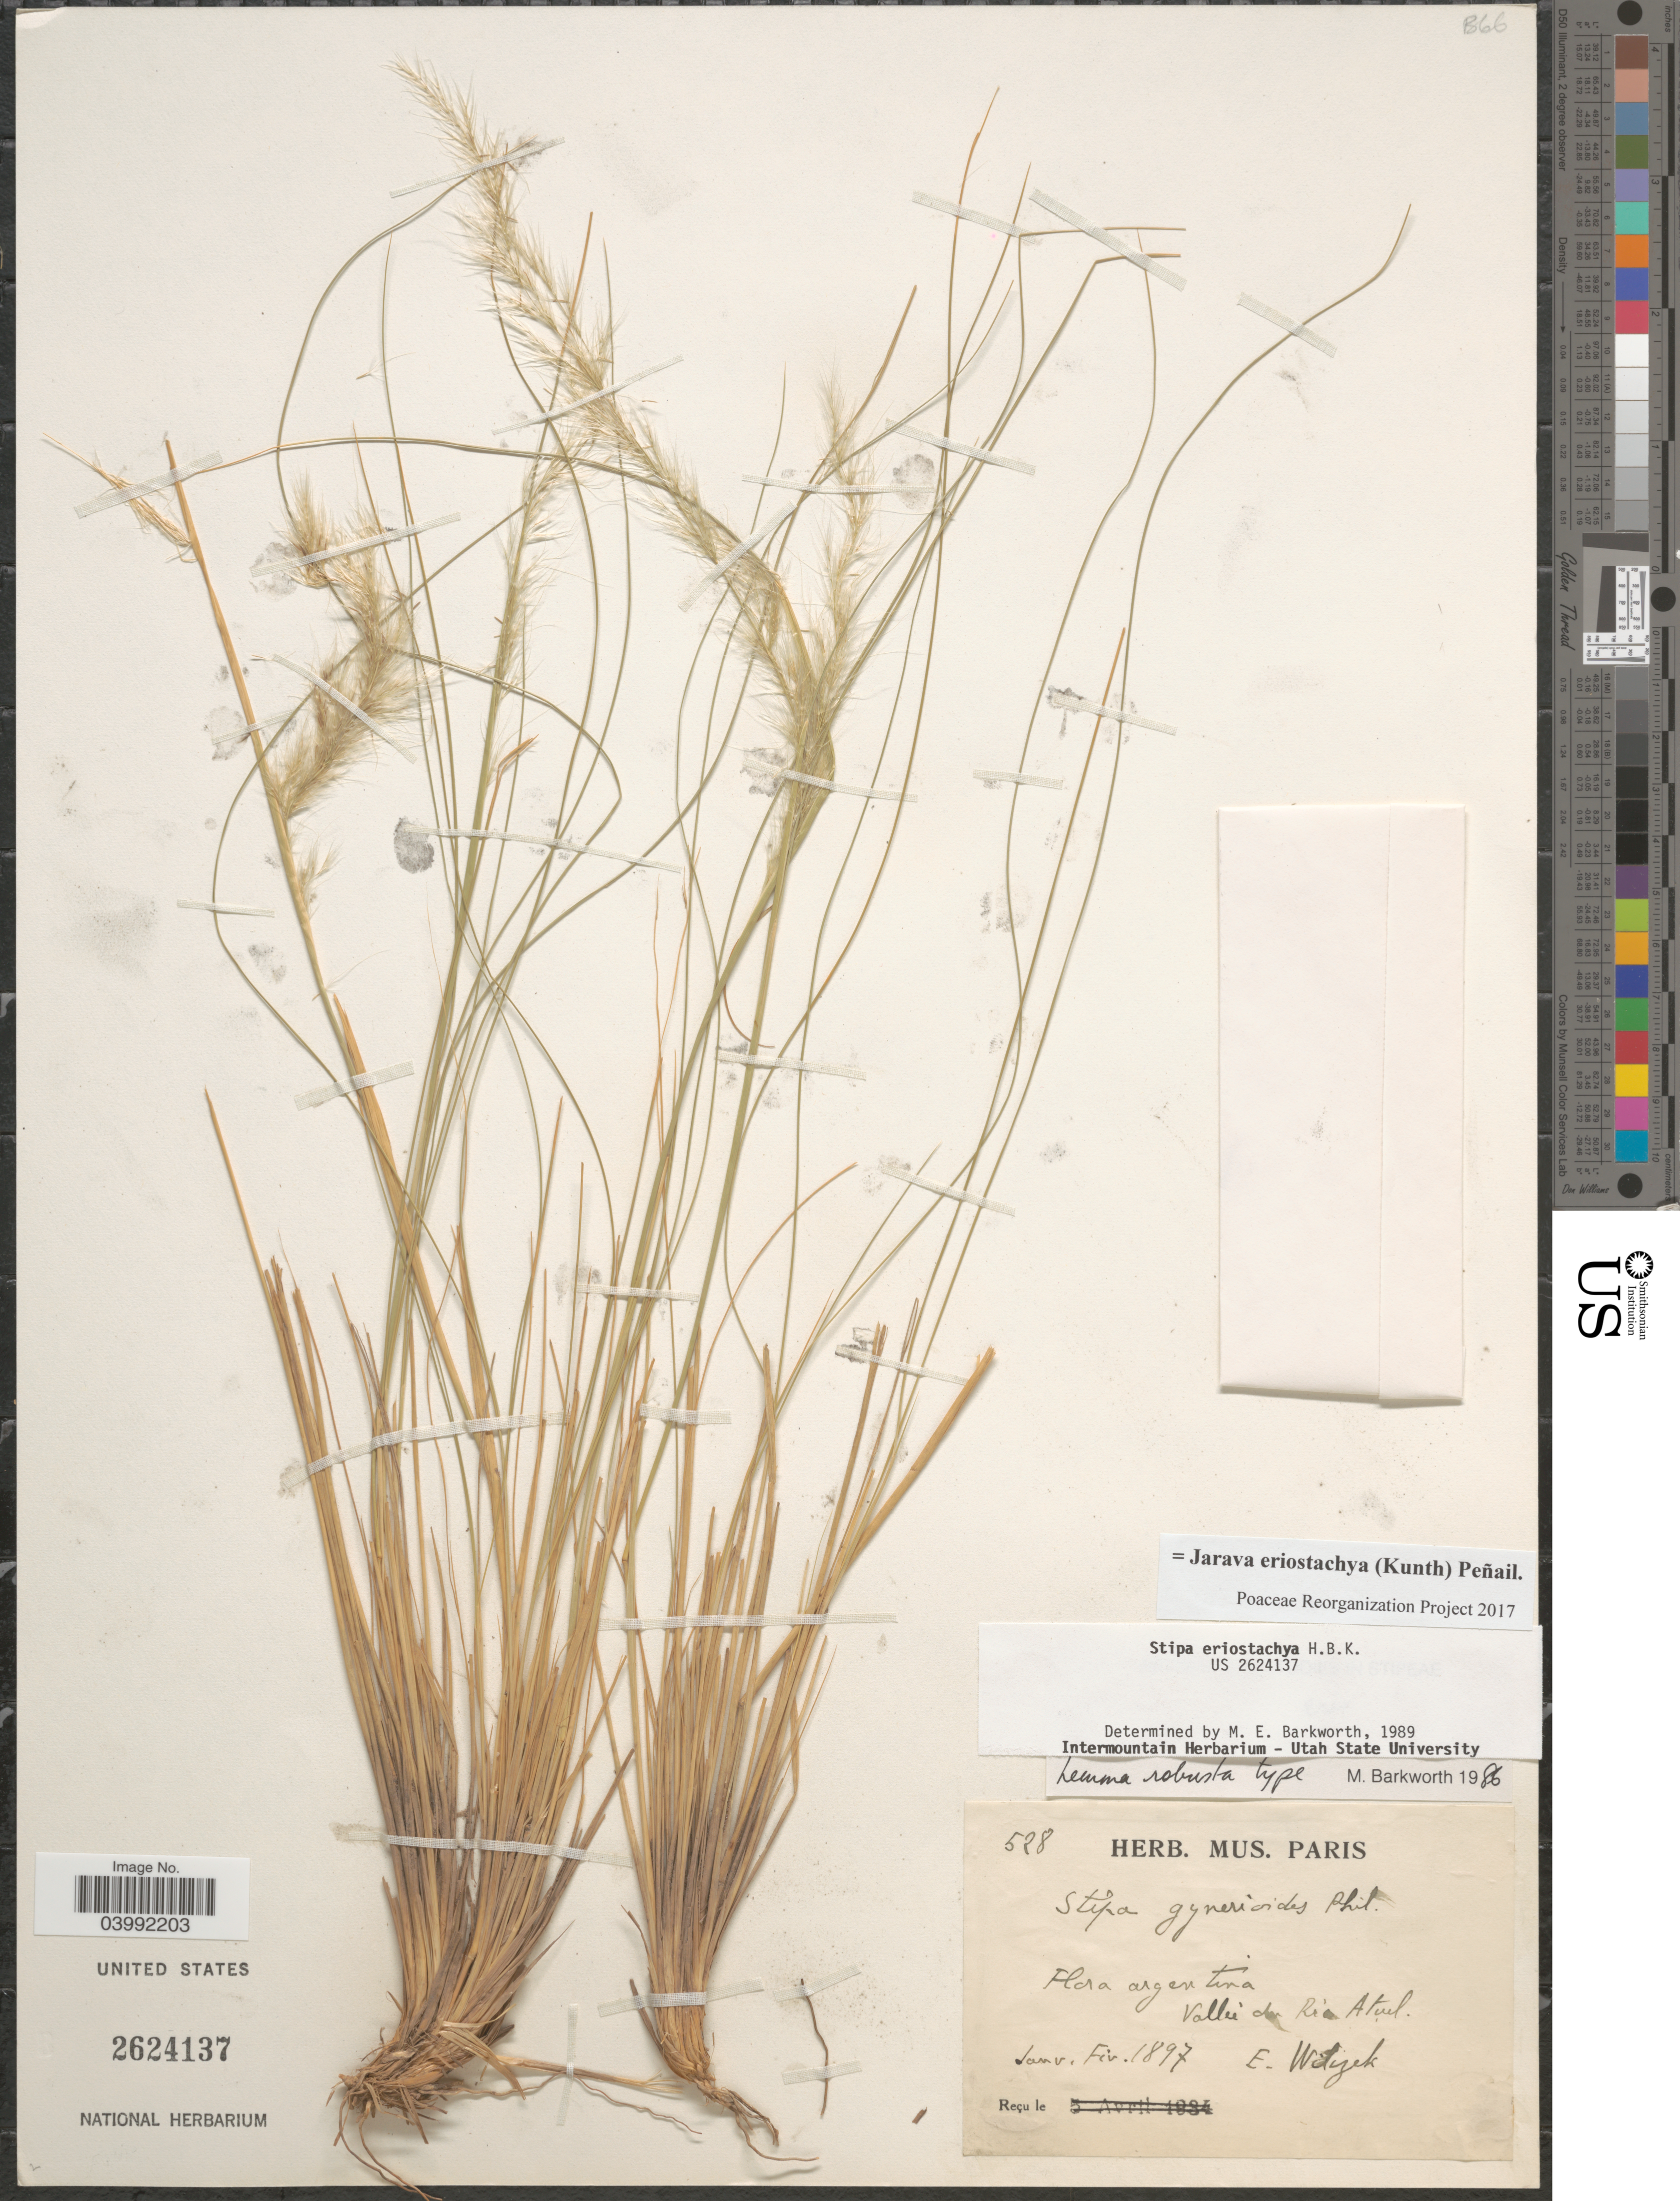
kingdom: Plantae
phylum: Tracheophyta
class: Liliopsida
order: Poales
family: Poaceae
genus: Jarava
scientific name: Jarava eriostachya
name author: (Kunth) Peñail.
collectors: E. Wilczek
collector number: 528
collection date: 1897-01/1897-02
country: Argentina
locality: Vallée du Rio Atuel.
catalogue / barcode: US 2624137